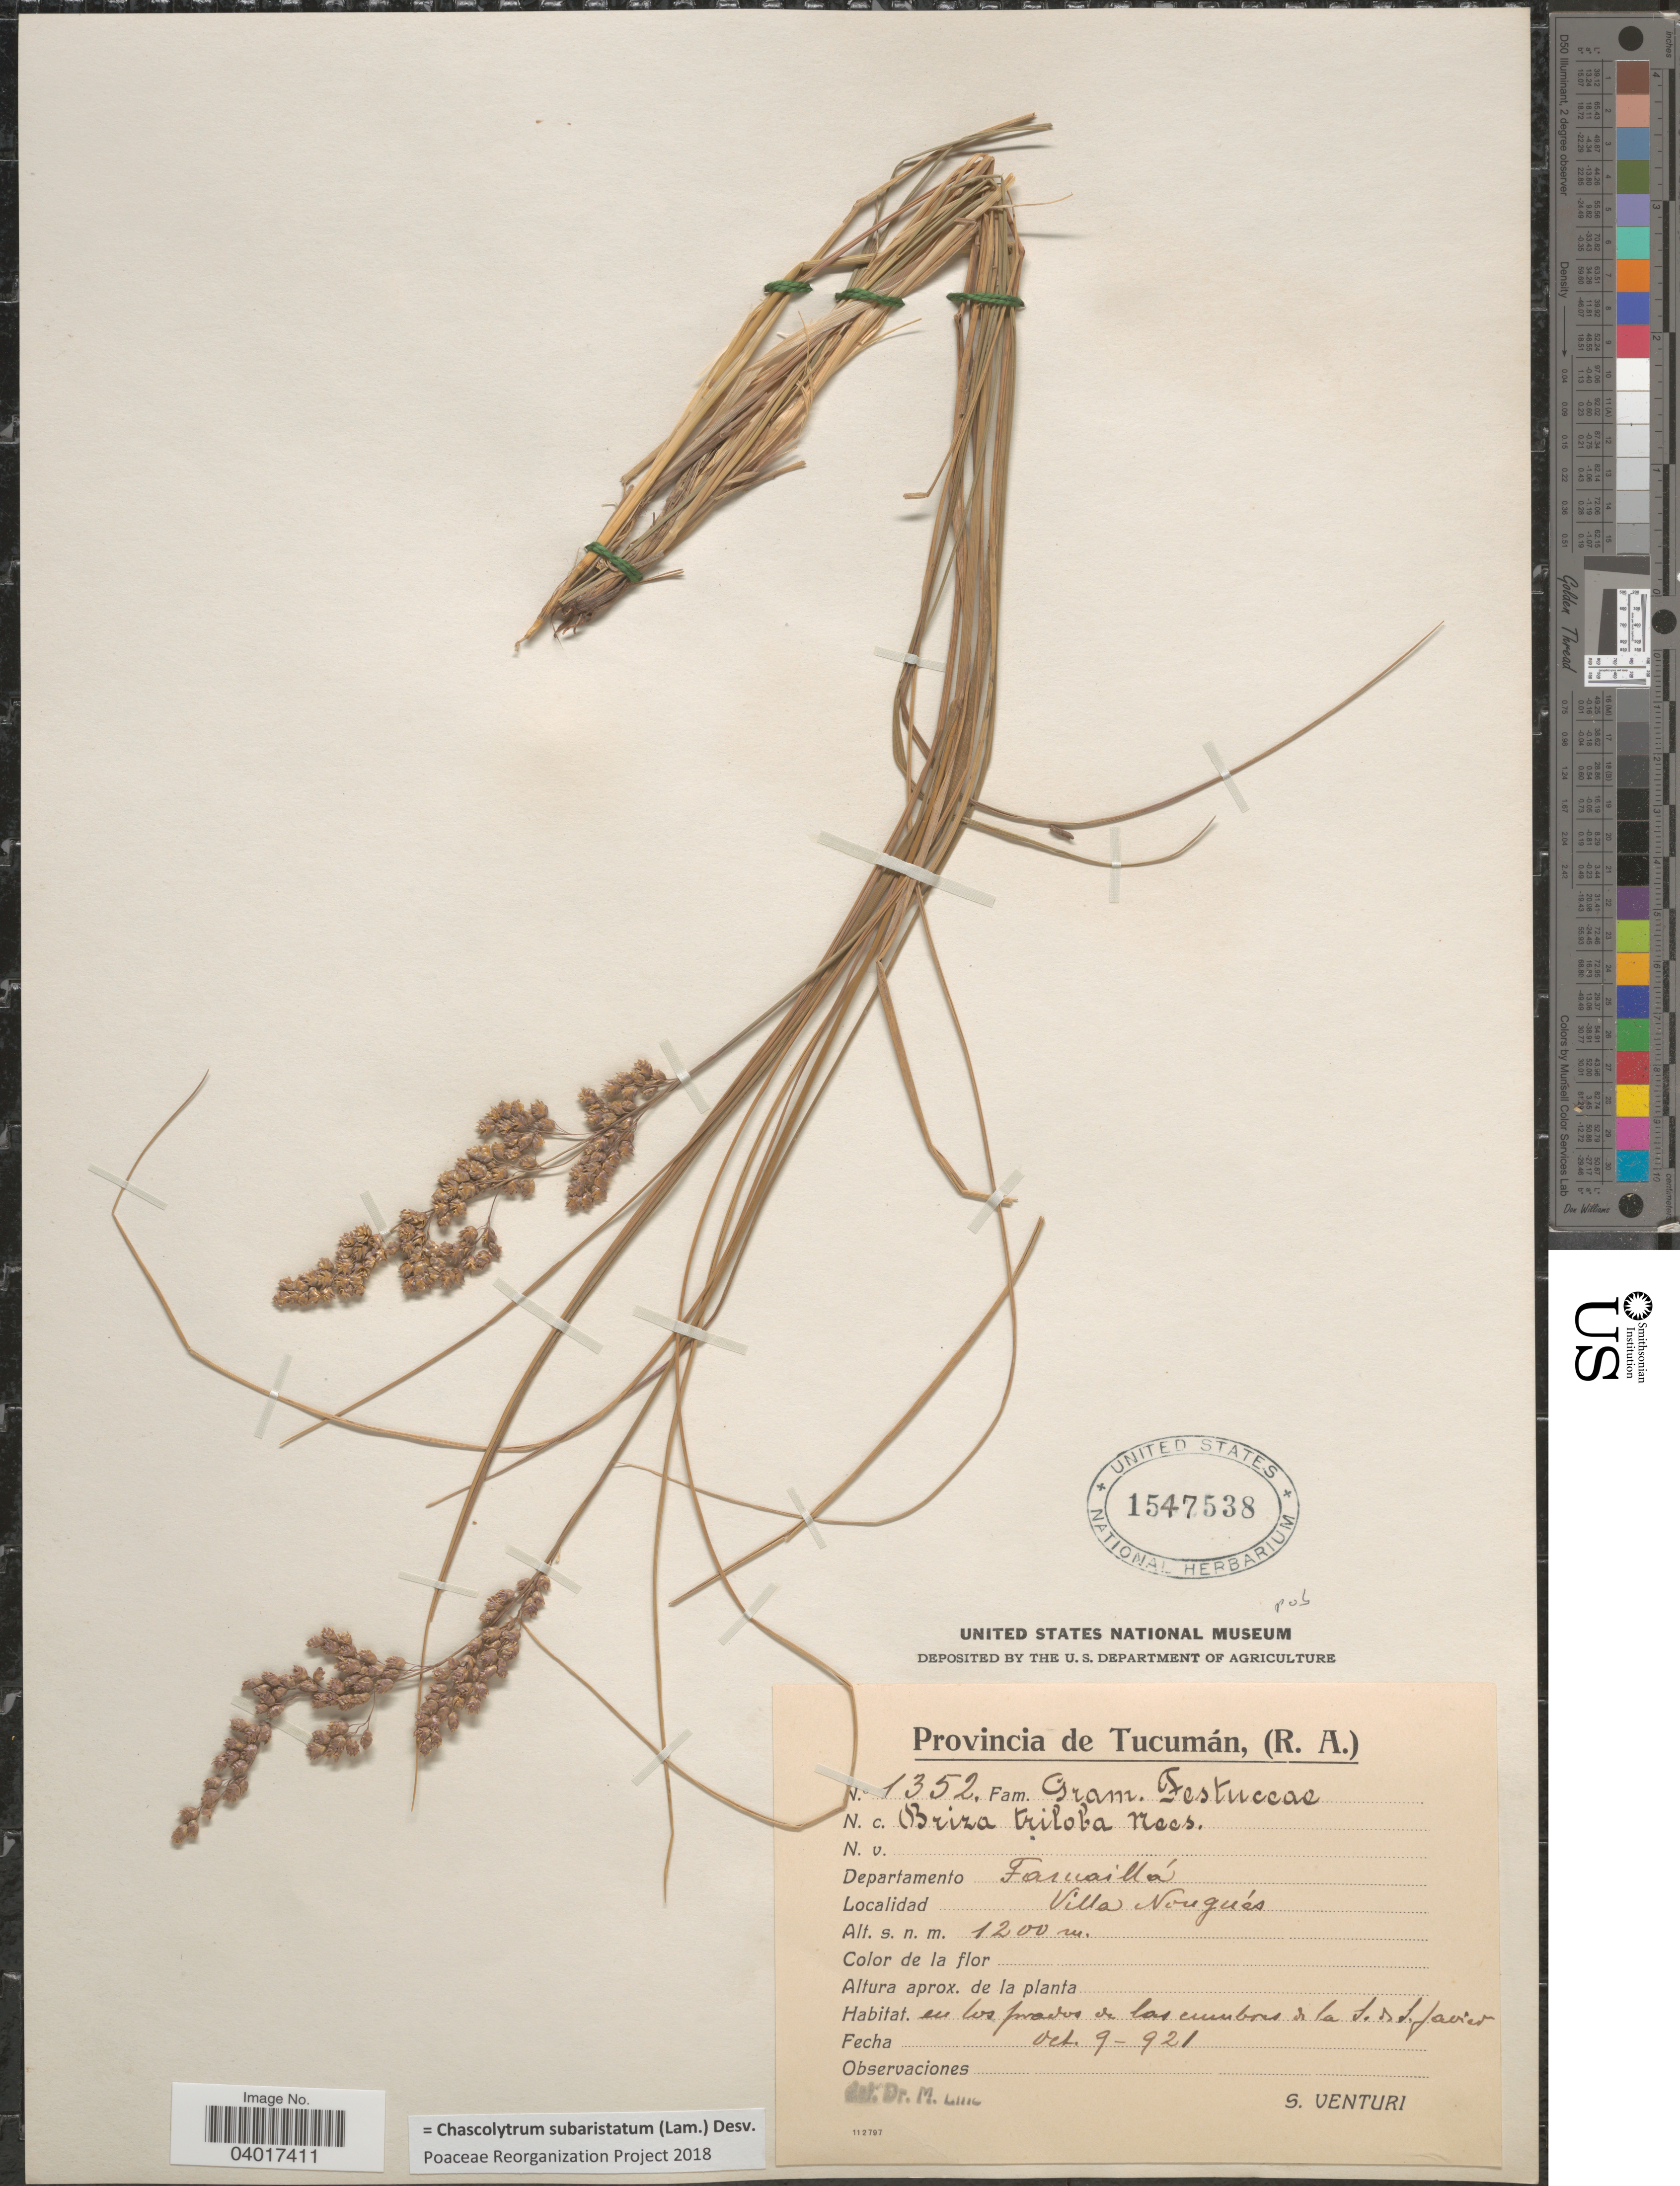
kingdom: Plantae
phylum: Tracheophyta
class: Liliopsida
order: Poales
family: Poaceae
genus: Chascolytrum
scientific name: Chascolytrum subaristatum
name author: (Lam.) Desv.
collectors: S. Venturi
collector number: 1352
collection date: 1921-10-09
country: Argentina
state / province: Tucuman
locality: Departamento Famaillá. Villa Nougués.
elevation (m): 1200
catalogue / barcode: US 1547538